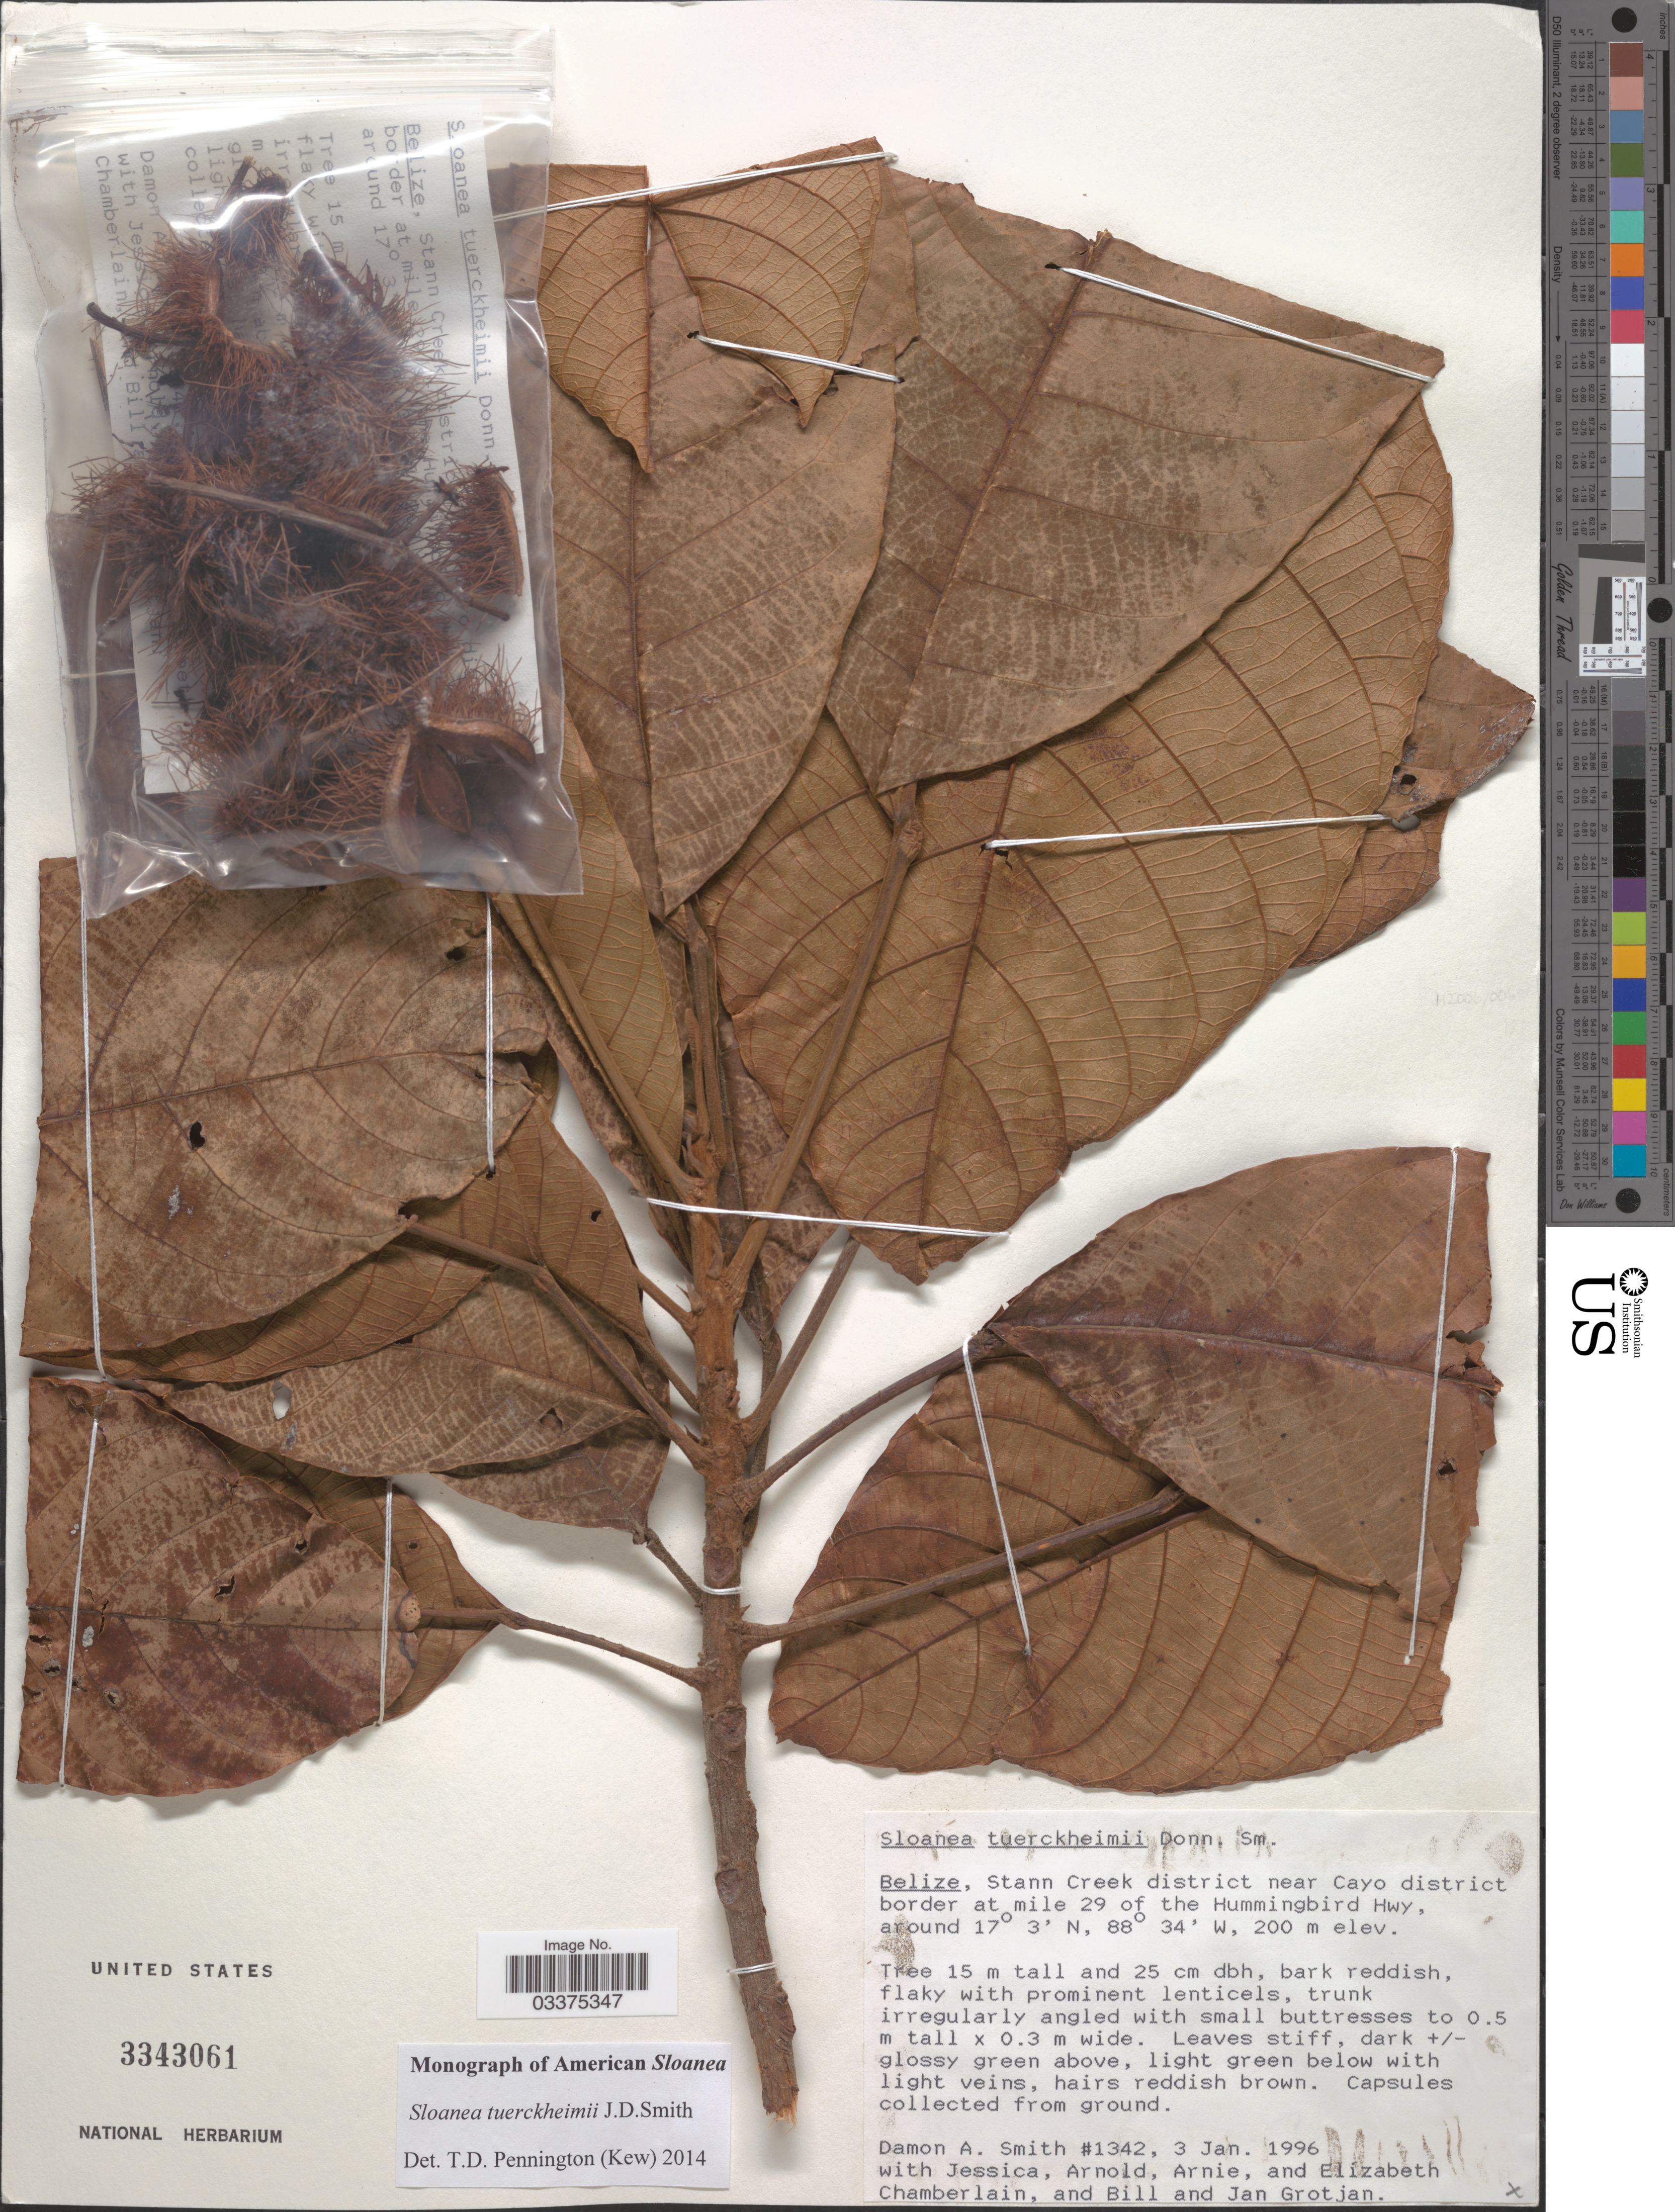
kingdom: Plantae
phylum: Tracheophyta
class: Magnoliopsida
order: Oxalidales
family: Elaeocarpaceae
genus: Sloanea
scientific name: Sloanea tuerckheimii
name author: Donn. Sm.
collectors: D. A. Smith, J. Chamberlain, A. Chamberlain, A. Chamberlain & et al.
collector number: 1342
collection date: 1996-01-03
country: Belize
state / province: Stann Creek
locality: Stann Creek district near Cayo district border at mile 29 of the Hummingbird Hwy.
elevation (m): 200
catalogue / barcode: US 3343061